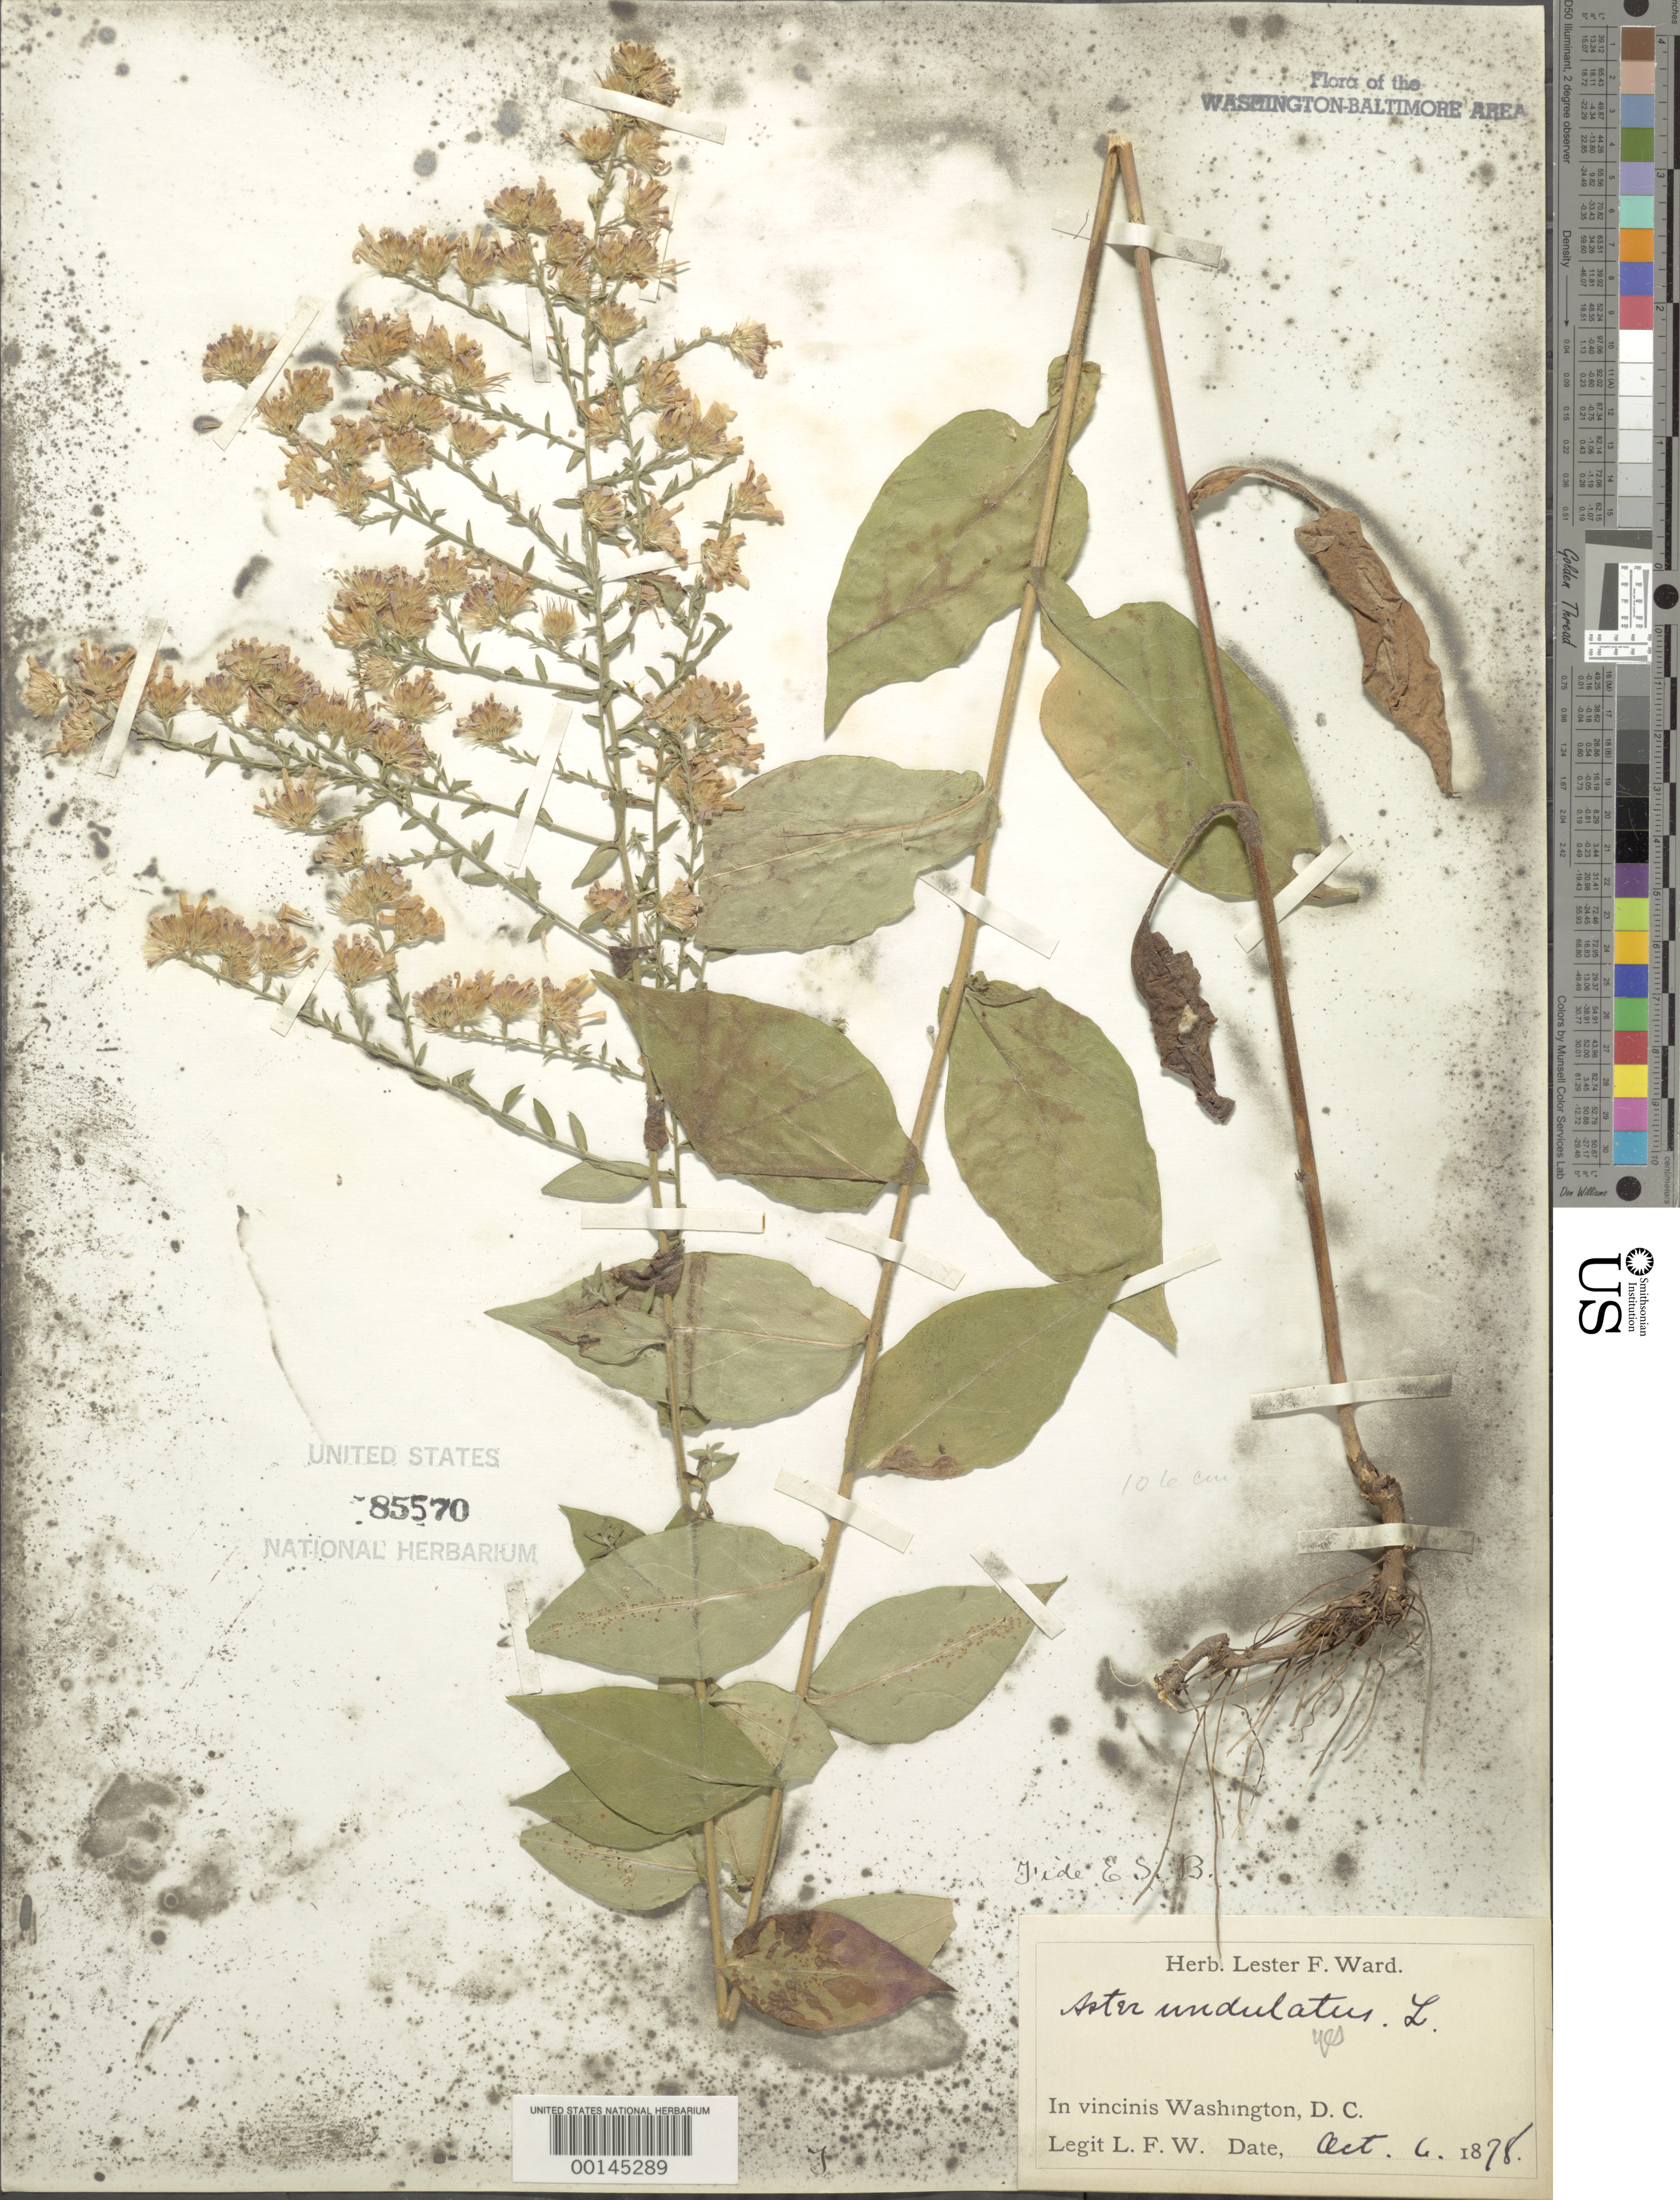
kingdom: Plantae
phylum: Tracheophyta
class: Magnoliopsida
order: Asterales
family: Asteraceae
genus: Symphyotrichum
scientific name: Symphyotrichum undulatum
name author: (L.) G.L. Nesom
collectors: L. F. Ward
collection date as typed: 06 Oct 1878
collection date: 1878-10-06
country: United States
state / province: District of Columbia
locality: DC vicinity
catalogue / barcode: US 85570